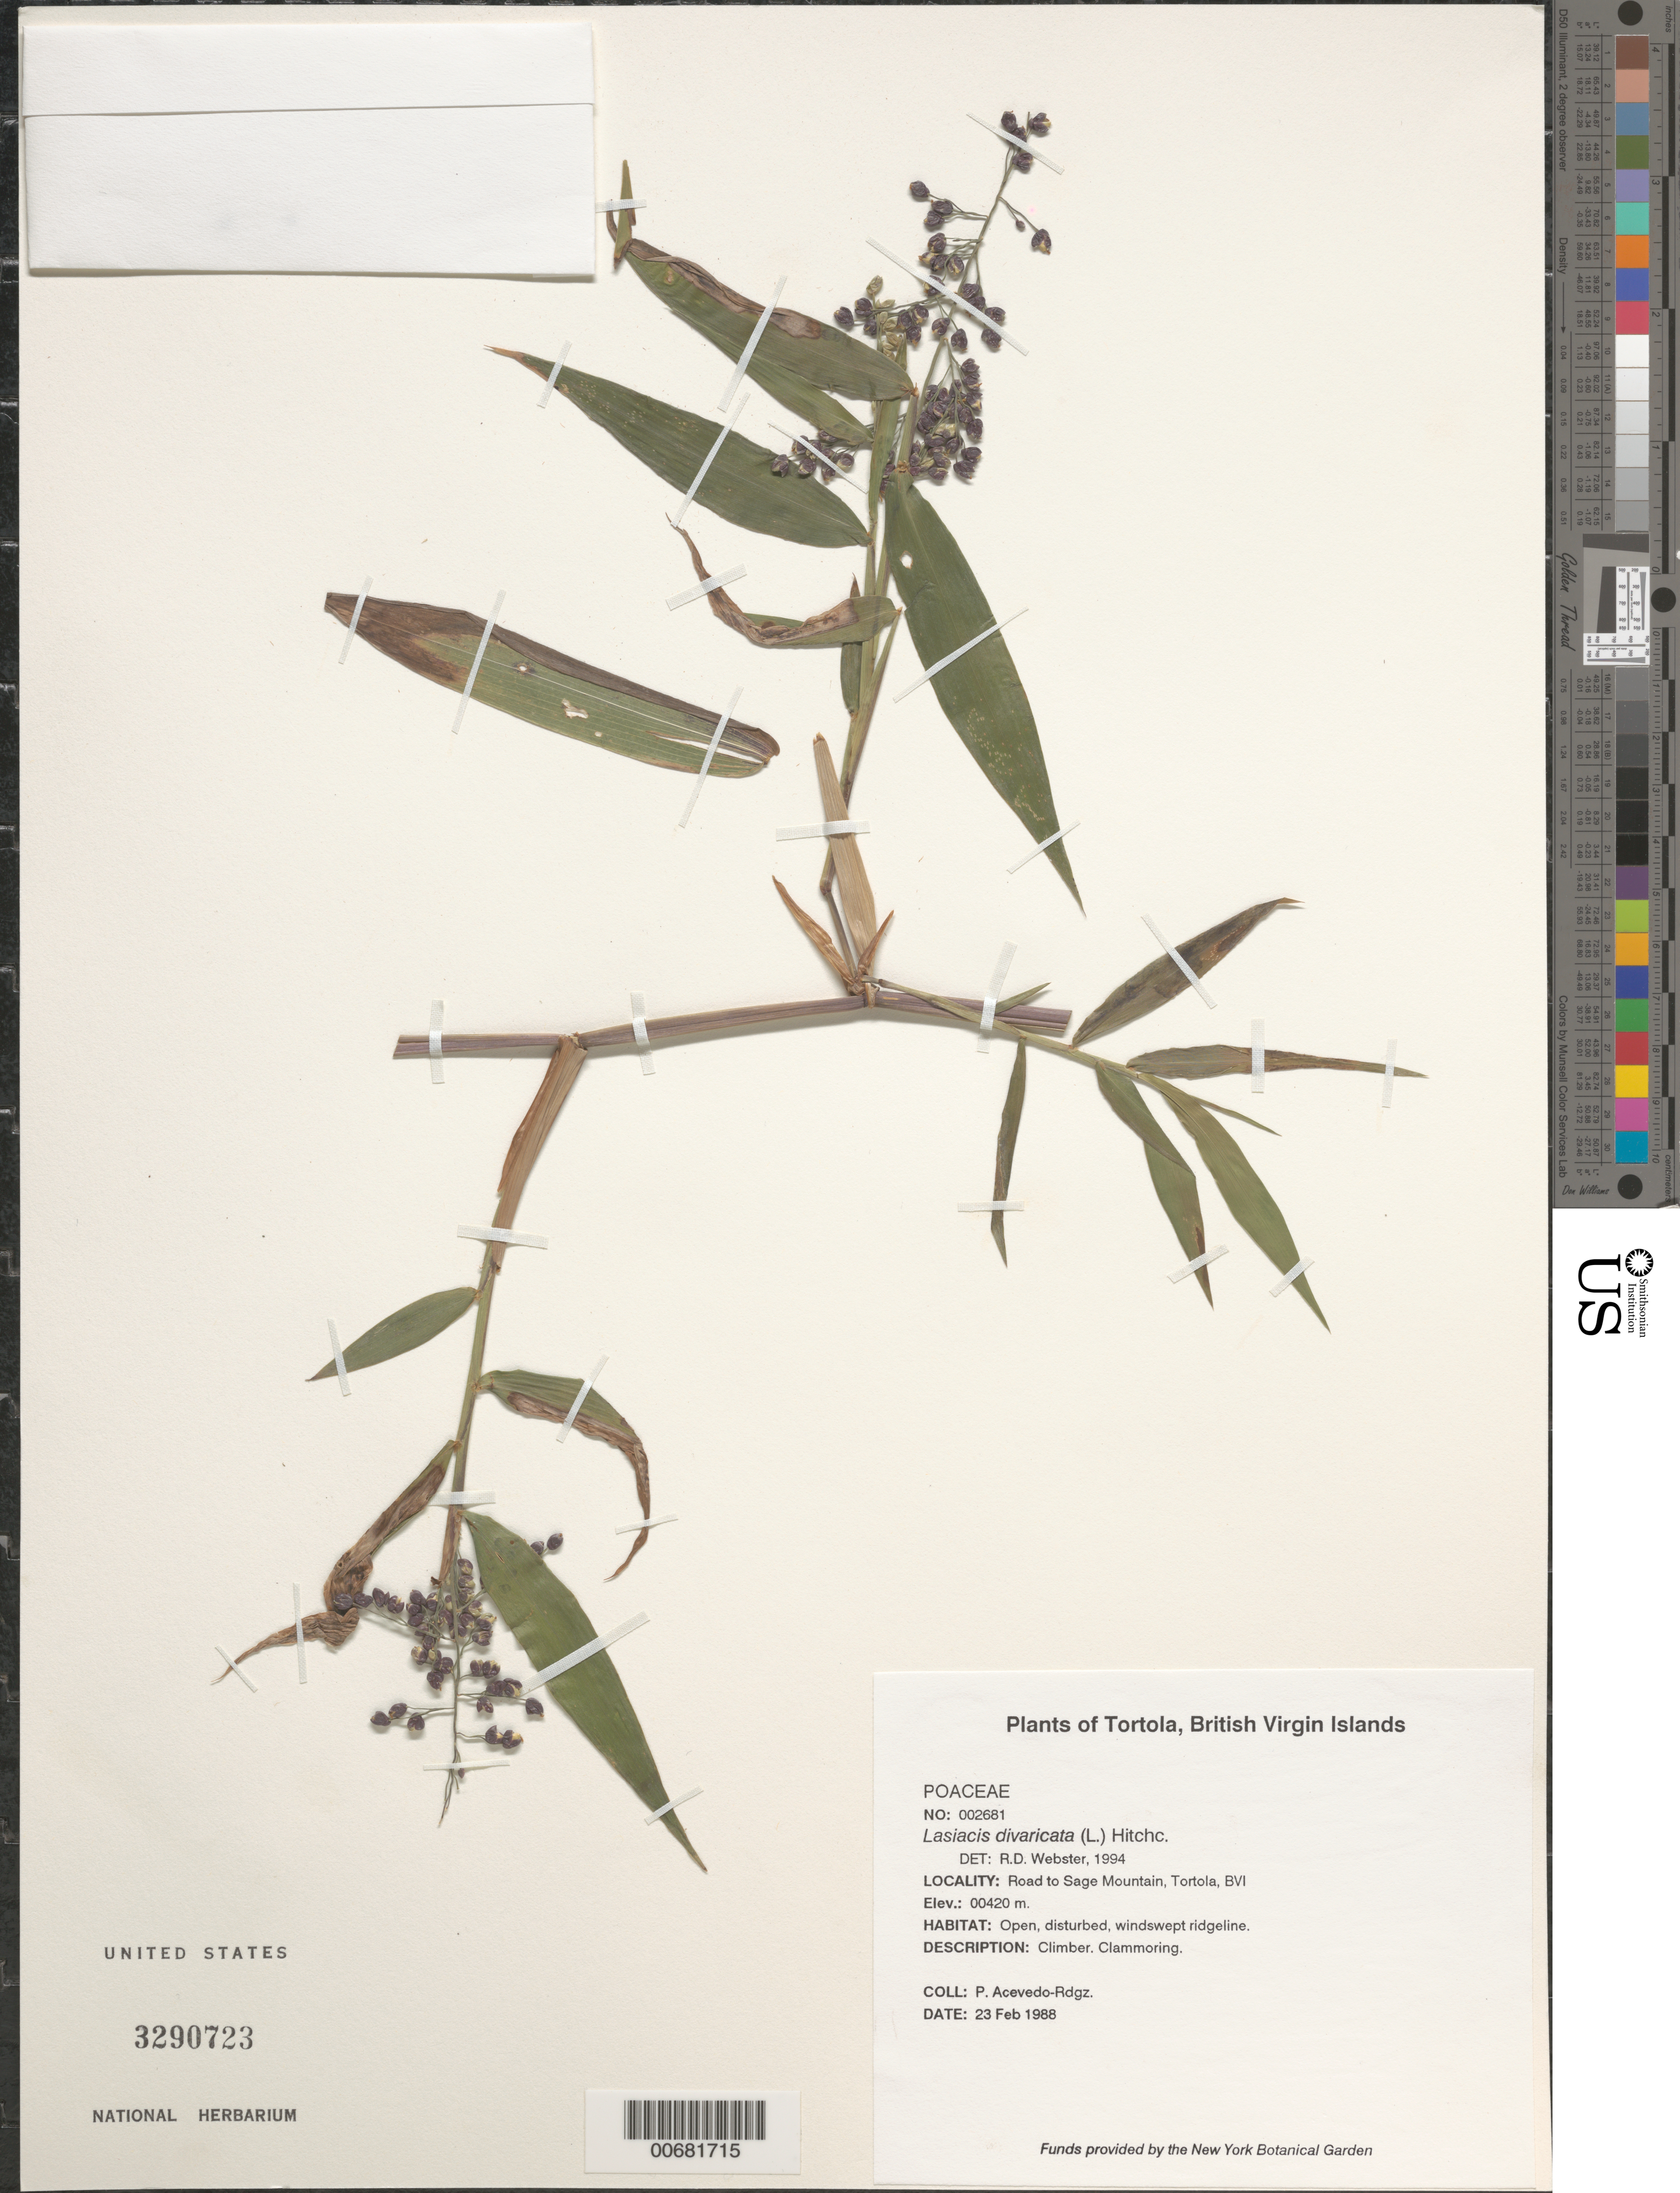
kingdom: Plantae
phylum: Tracheophyta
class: Liliopsida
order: Poales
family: Poaceae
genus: Lasiacis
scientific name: Lasiacis divaricata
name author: (L.) Hitchc.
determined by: Webster, Robert D.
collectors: P. Acevedo-Rodr., A. Reilly & J. Stone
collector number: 2681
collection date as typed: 23 Feb 1988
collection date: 1988-02-23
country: British Virgin Islands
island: Tortola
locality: Road to Sage Mountain, Tortola, BVI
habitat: Open, disturbed, windswept ridgeline.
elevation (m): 420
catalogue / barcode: US 3290723